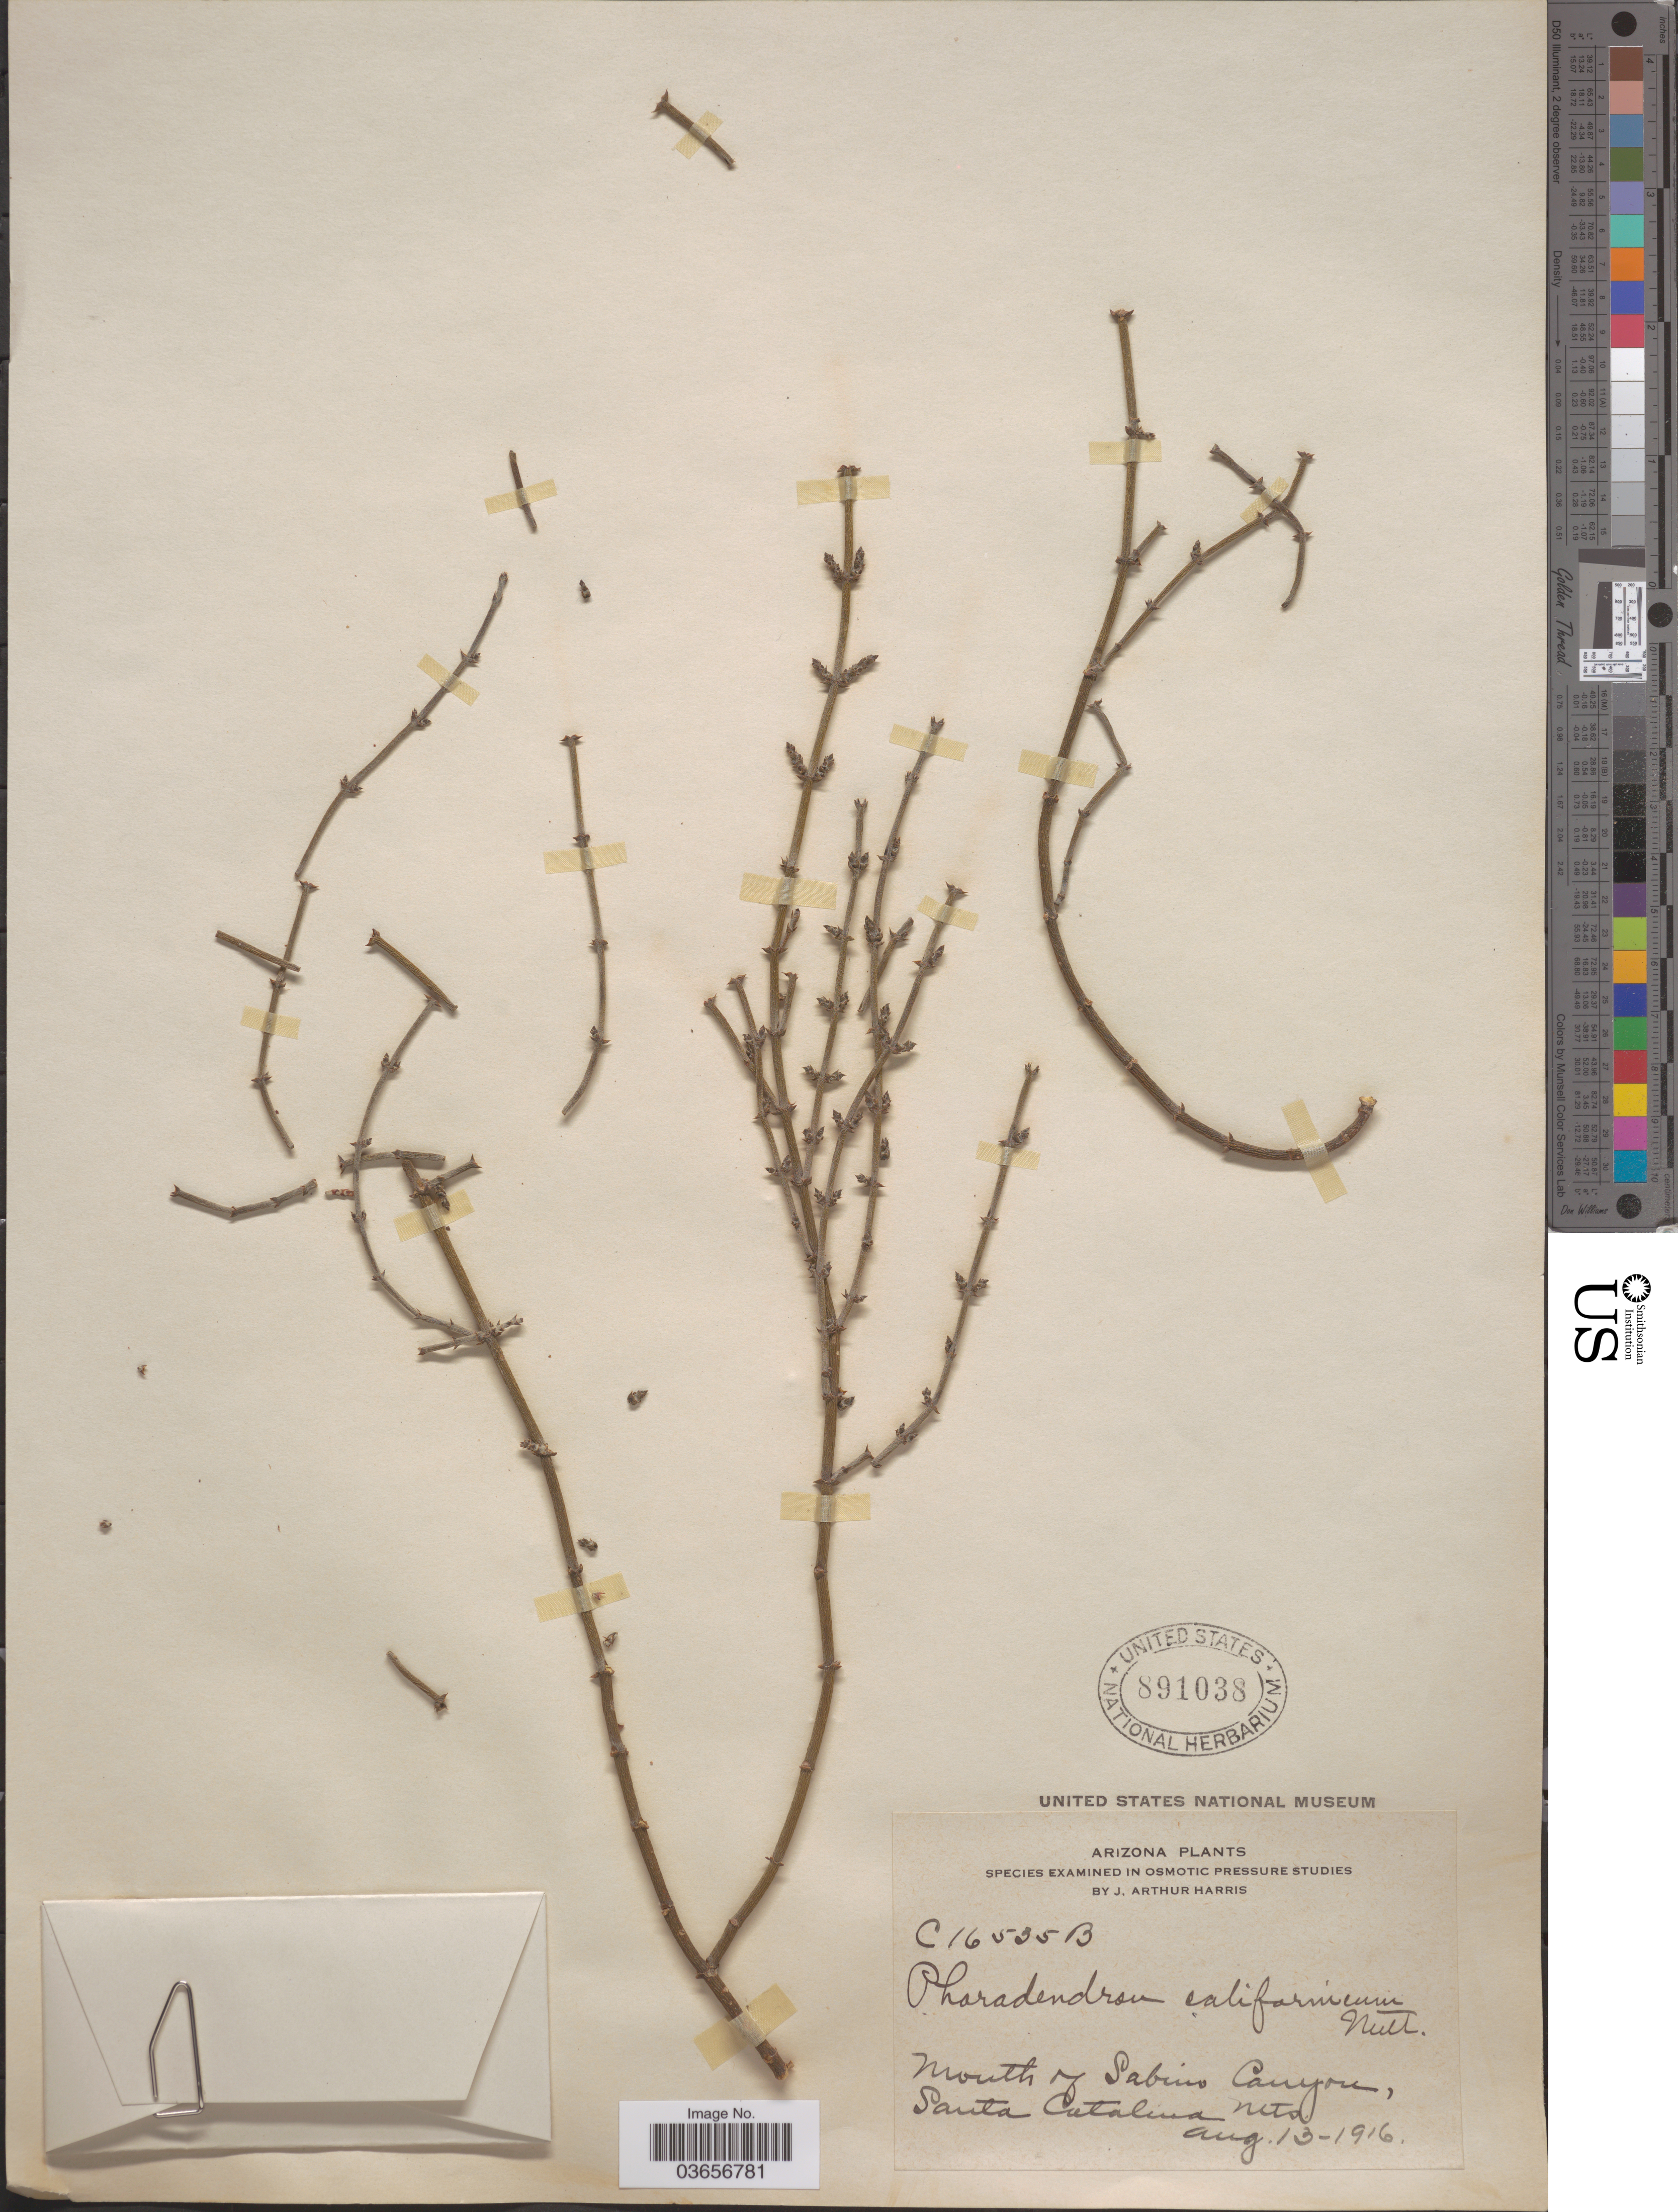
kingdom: Plantae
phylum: Tracheophyta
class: Magnoliopsida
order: Santalales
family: Viscaceae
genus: Phoradendron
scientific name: Phoradendron californicum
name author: Nutt.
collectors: J. A. Harris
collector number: C16535B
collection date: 1916-08-13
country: United States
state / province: Arizona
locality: Mouth of Sabino Canyon, Santa Catalina Mts.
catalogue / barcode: US 891038